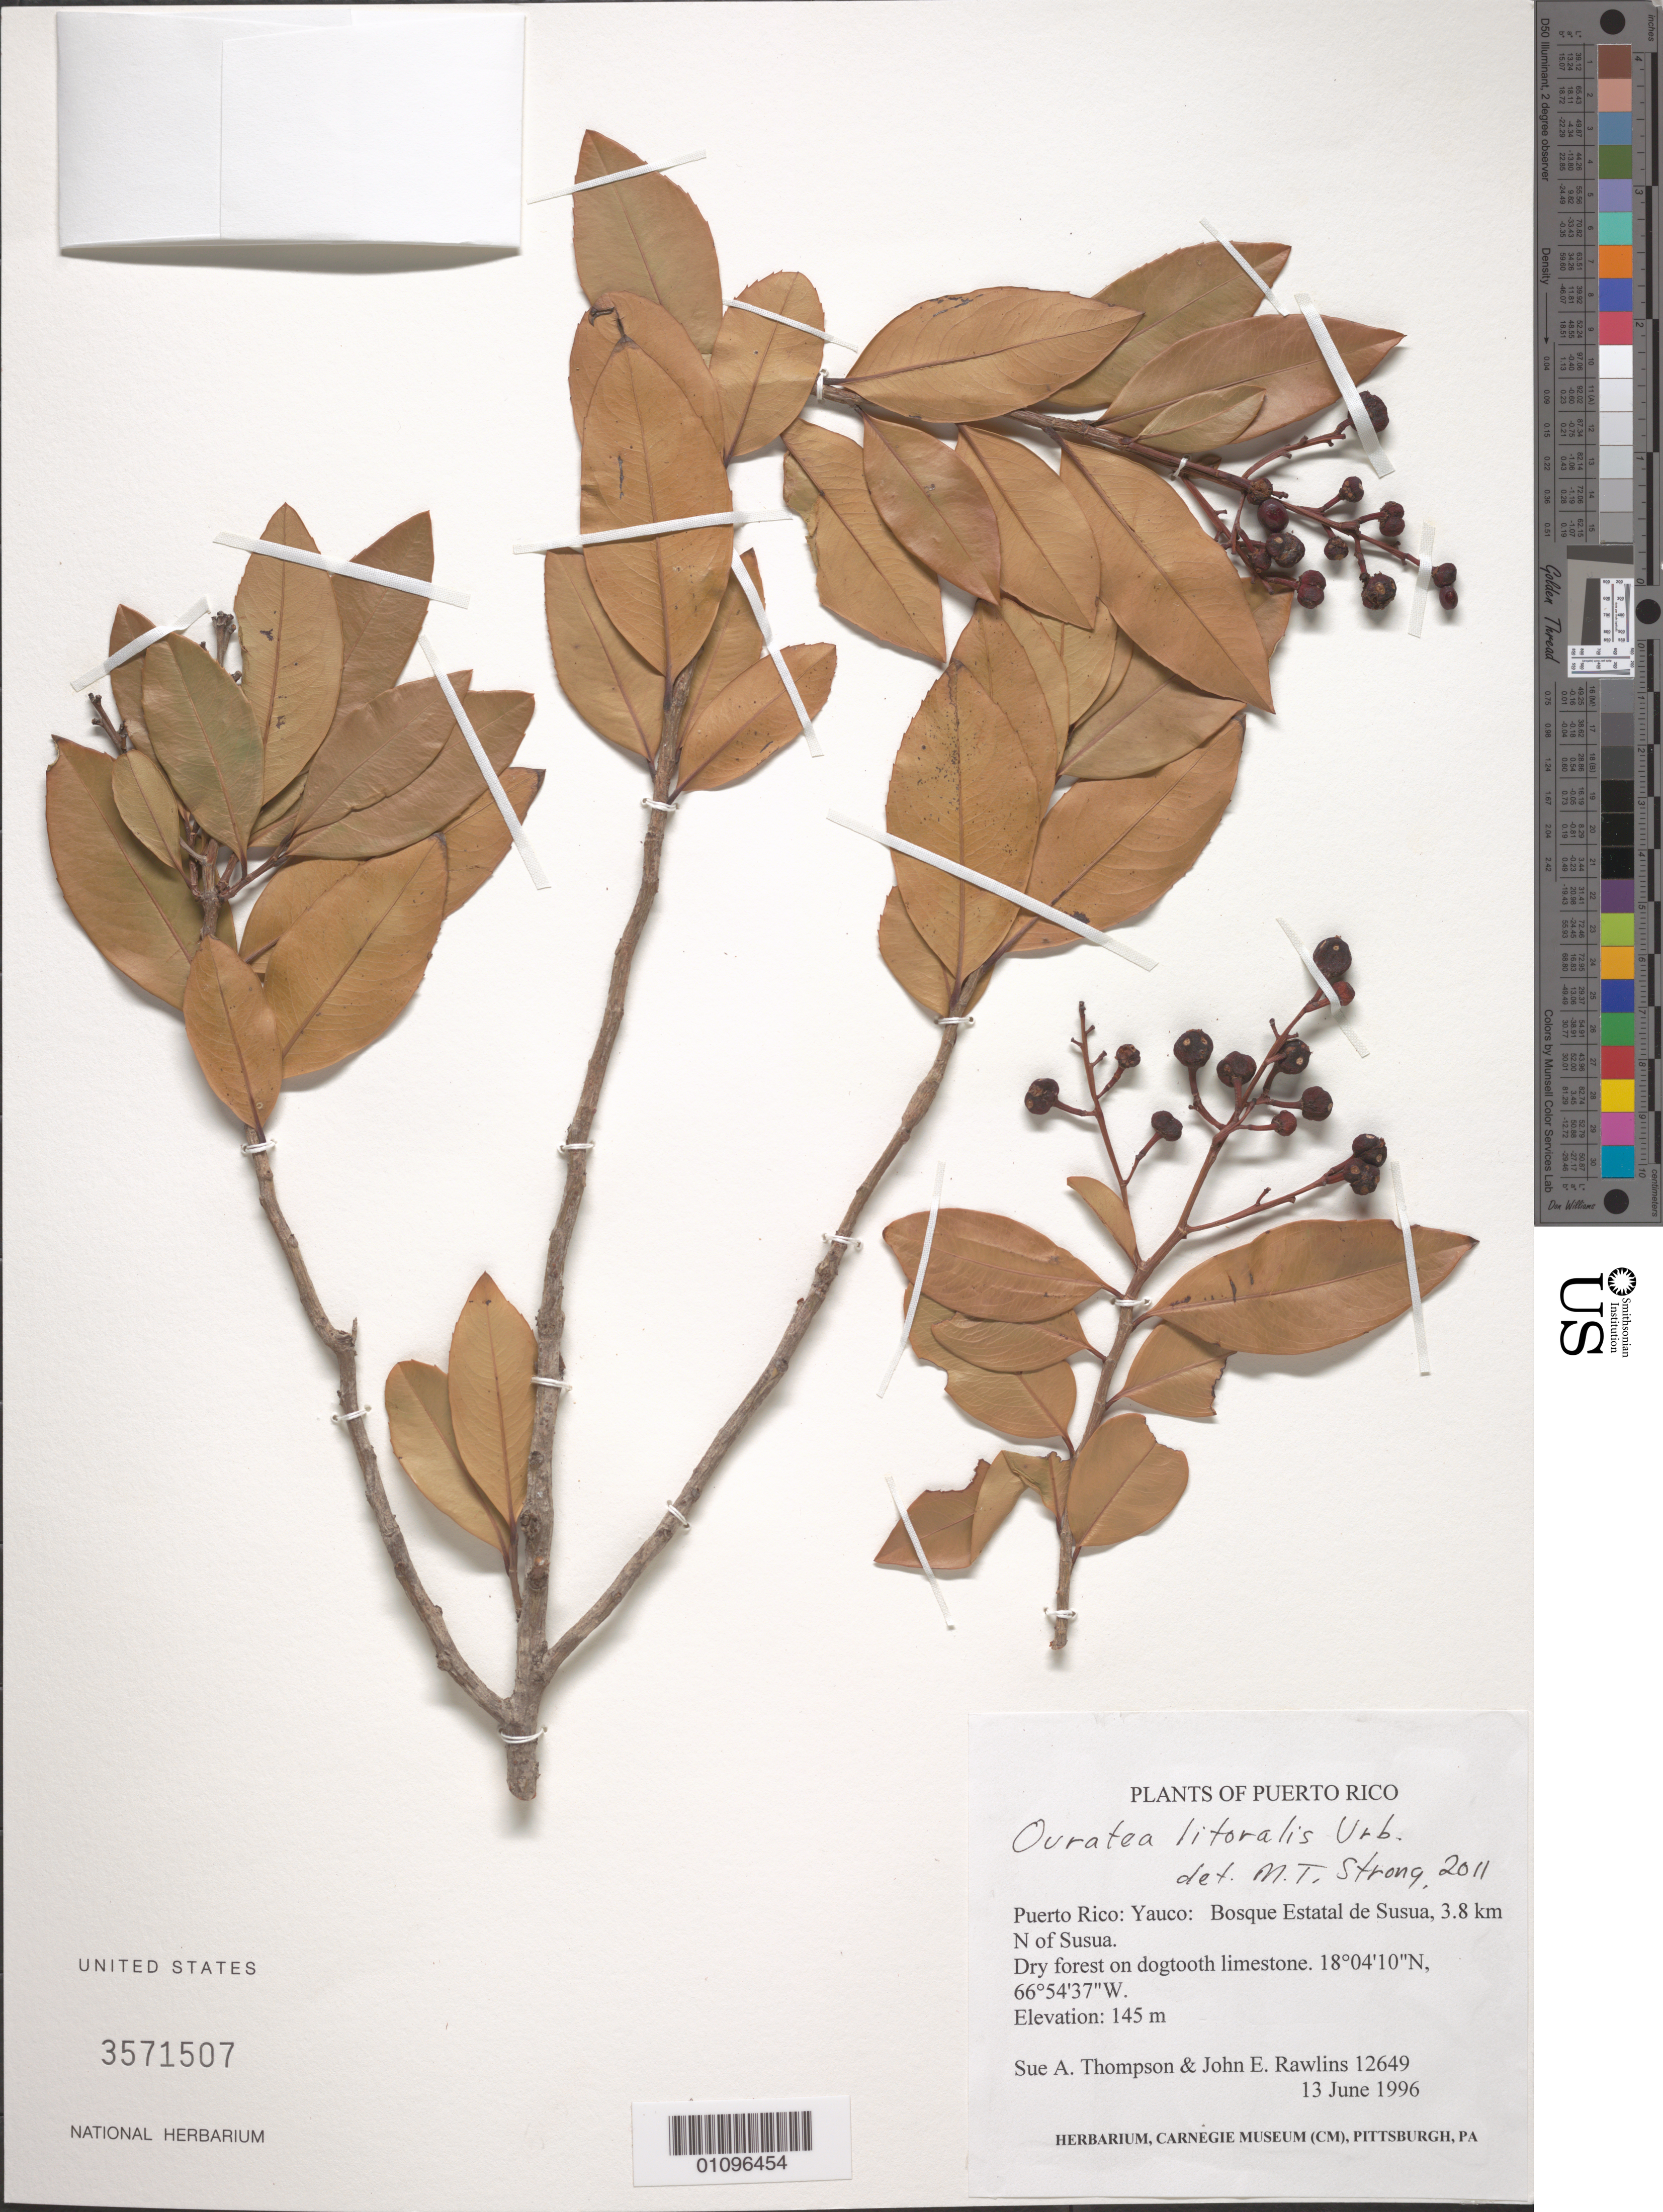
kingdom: Plantae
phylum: Tracheophyta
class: Magnoliopsida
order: Malpighiales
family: Ochnaceae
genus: Ouratea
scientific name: Ouratea littoralis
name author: Urb.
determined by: Strong, M. T., (US), Smithsonian Institution - National Museum of Natural History (UNITED STATES)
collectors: S. A. Thompson & J. Rawlins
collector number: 12649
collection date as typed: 13 Jun 1996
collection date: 1996-06-13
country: Puerto Rico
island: Puerto Rico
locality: Yauco; Bosque Estatal de Susua, 3.8 km N of Susua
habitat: Dry forest on dogtooth limestone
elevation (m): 145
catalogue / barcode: US 3571507